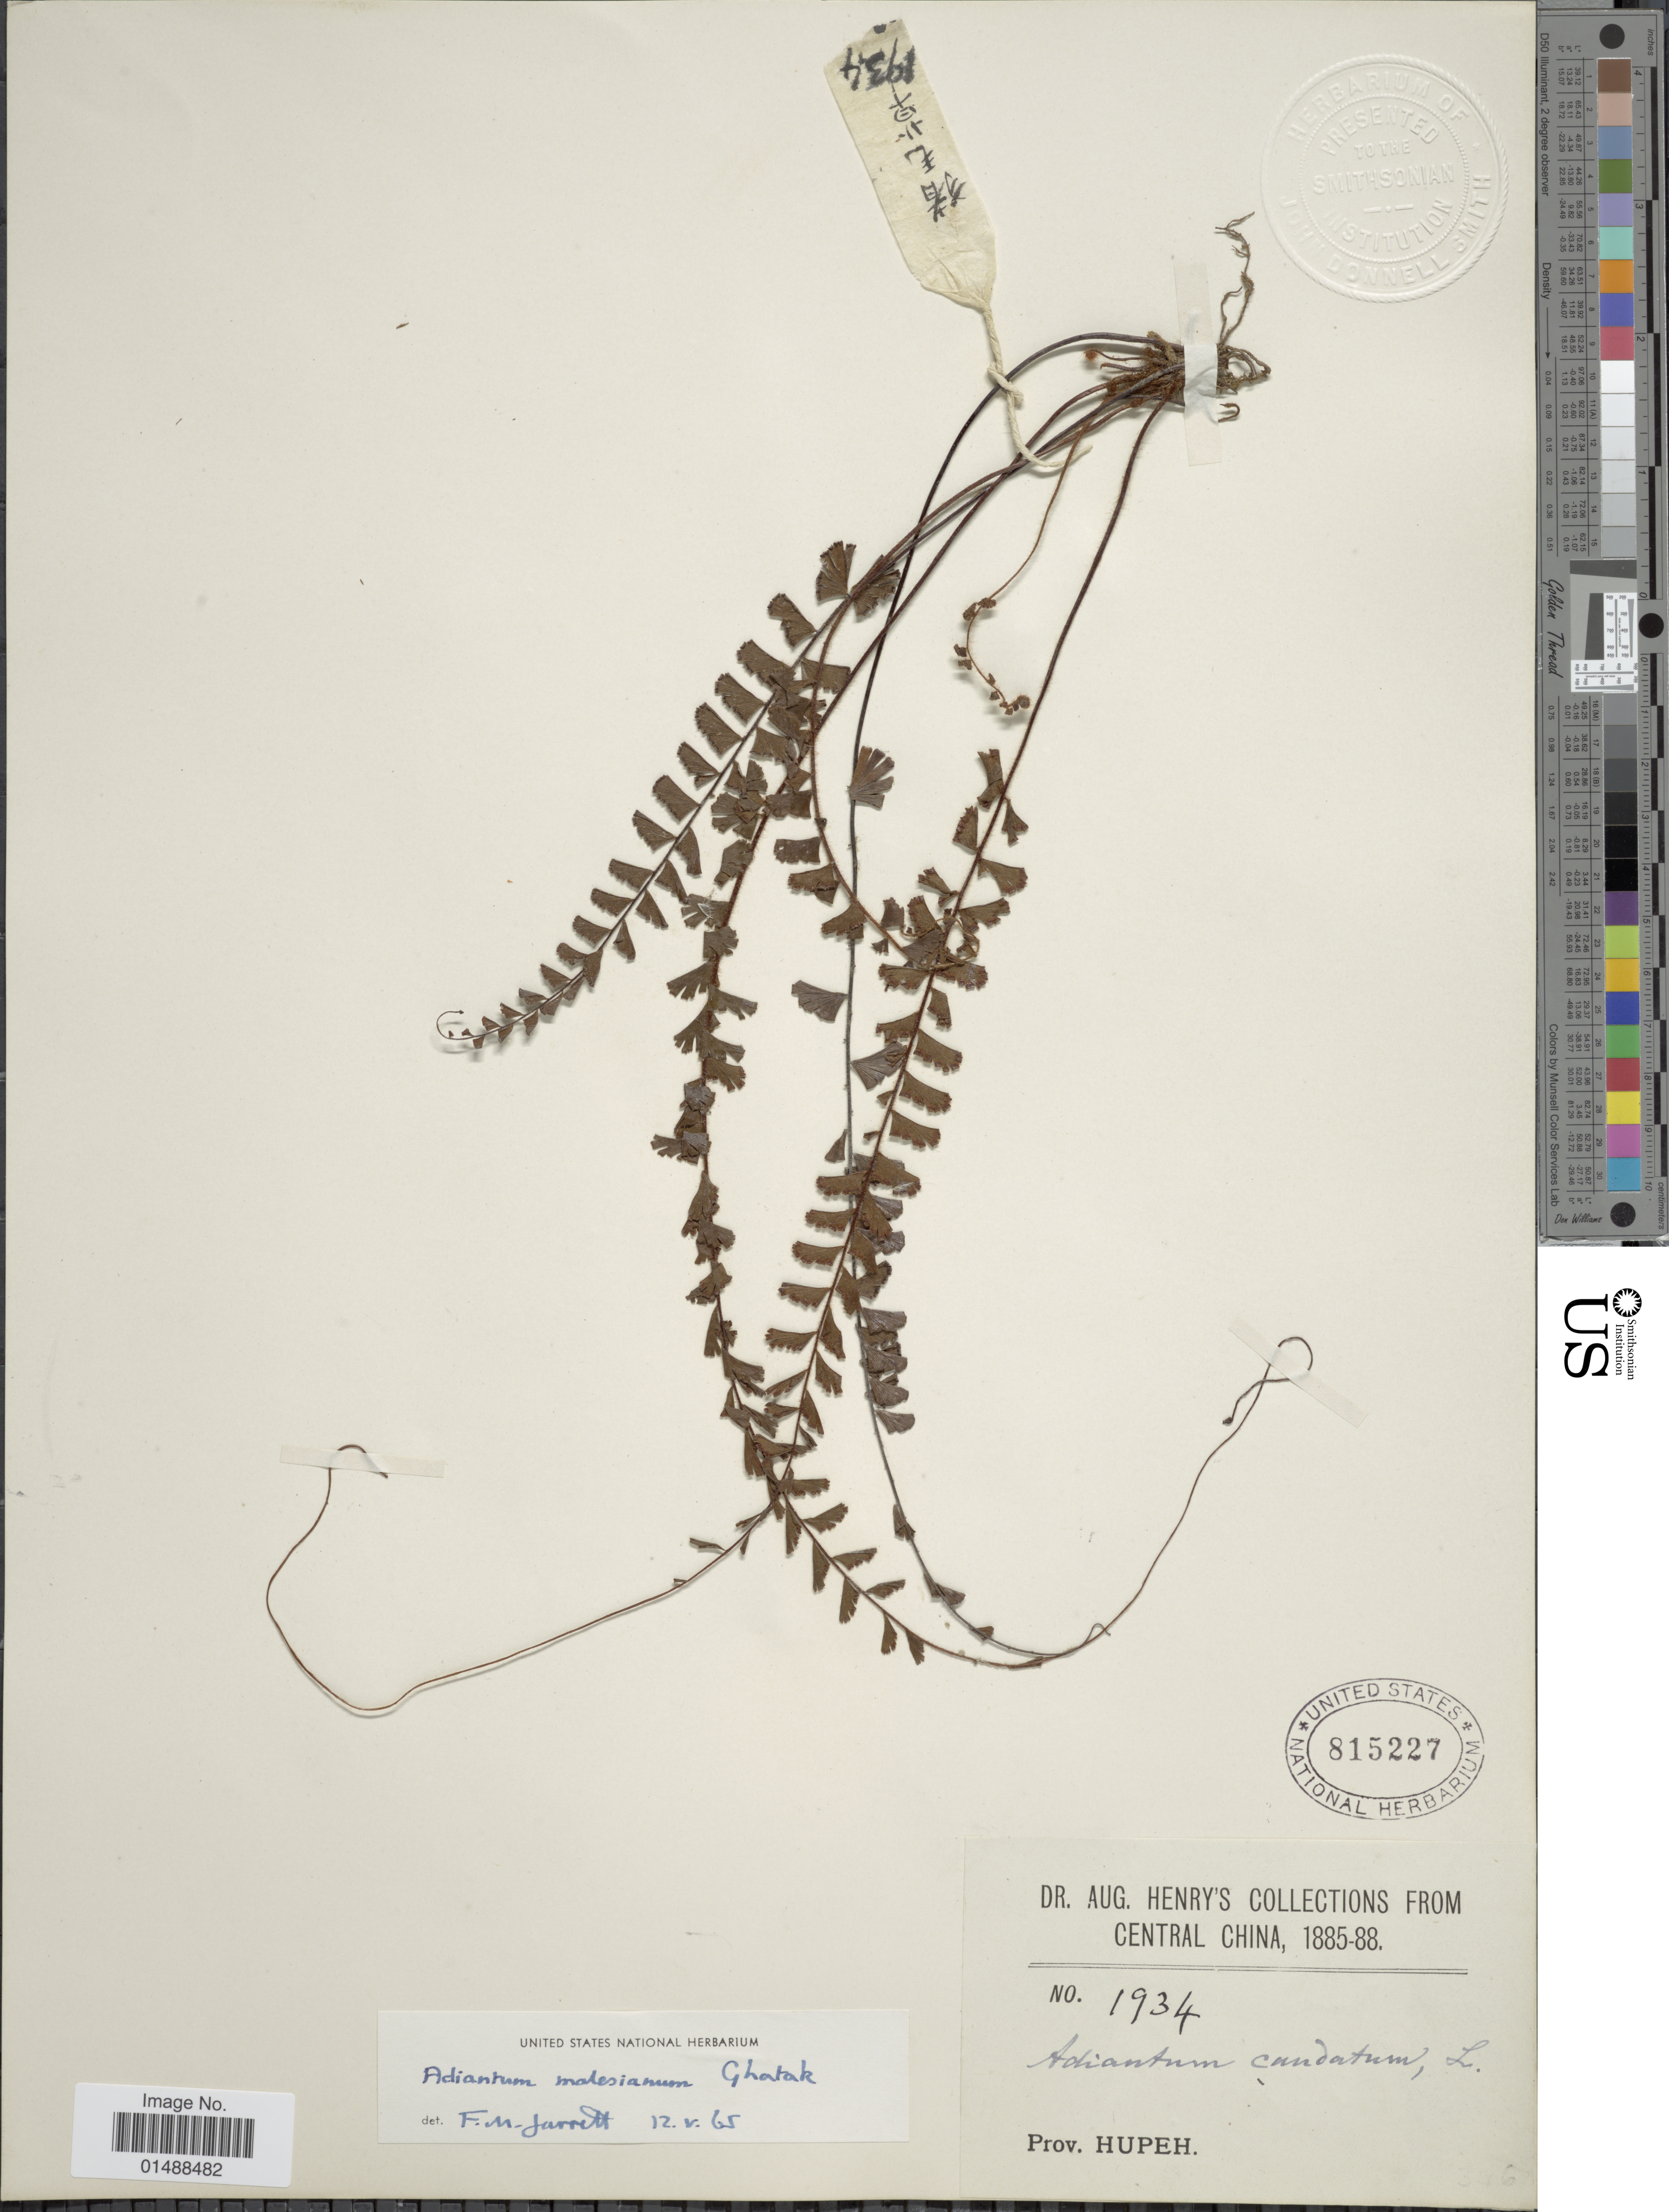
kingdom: Plantae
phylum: Tracheophyta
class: Polypodiopsida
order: Polypodiales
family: Pteridaceae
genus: Adiantum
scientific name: Adiantum malesianum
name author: J. Ghatak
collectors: A. Henry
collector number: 1934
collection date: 1885/1888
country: China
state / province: Hubei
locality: Central China, Prov. Hupeh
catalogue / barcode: US 815227